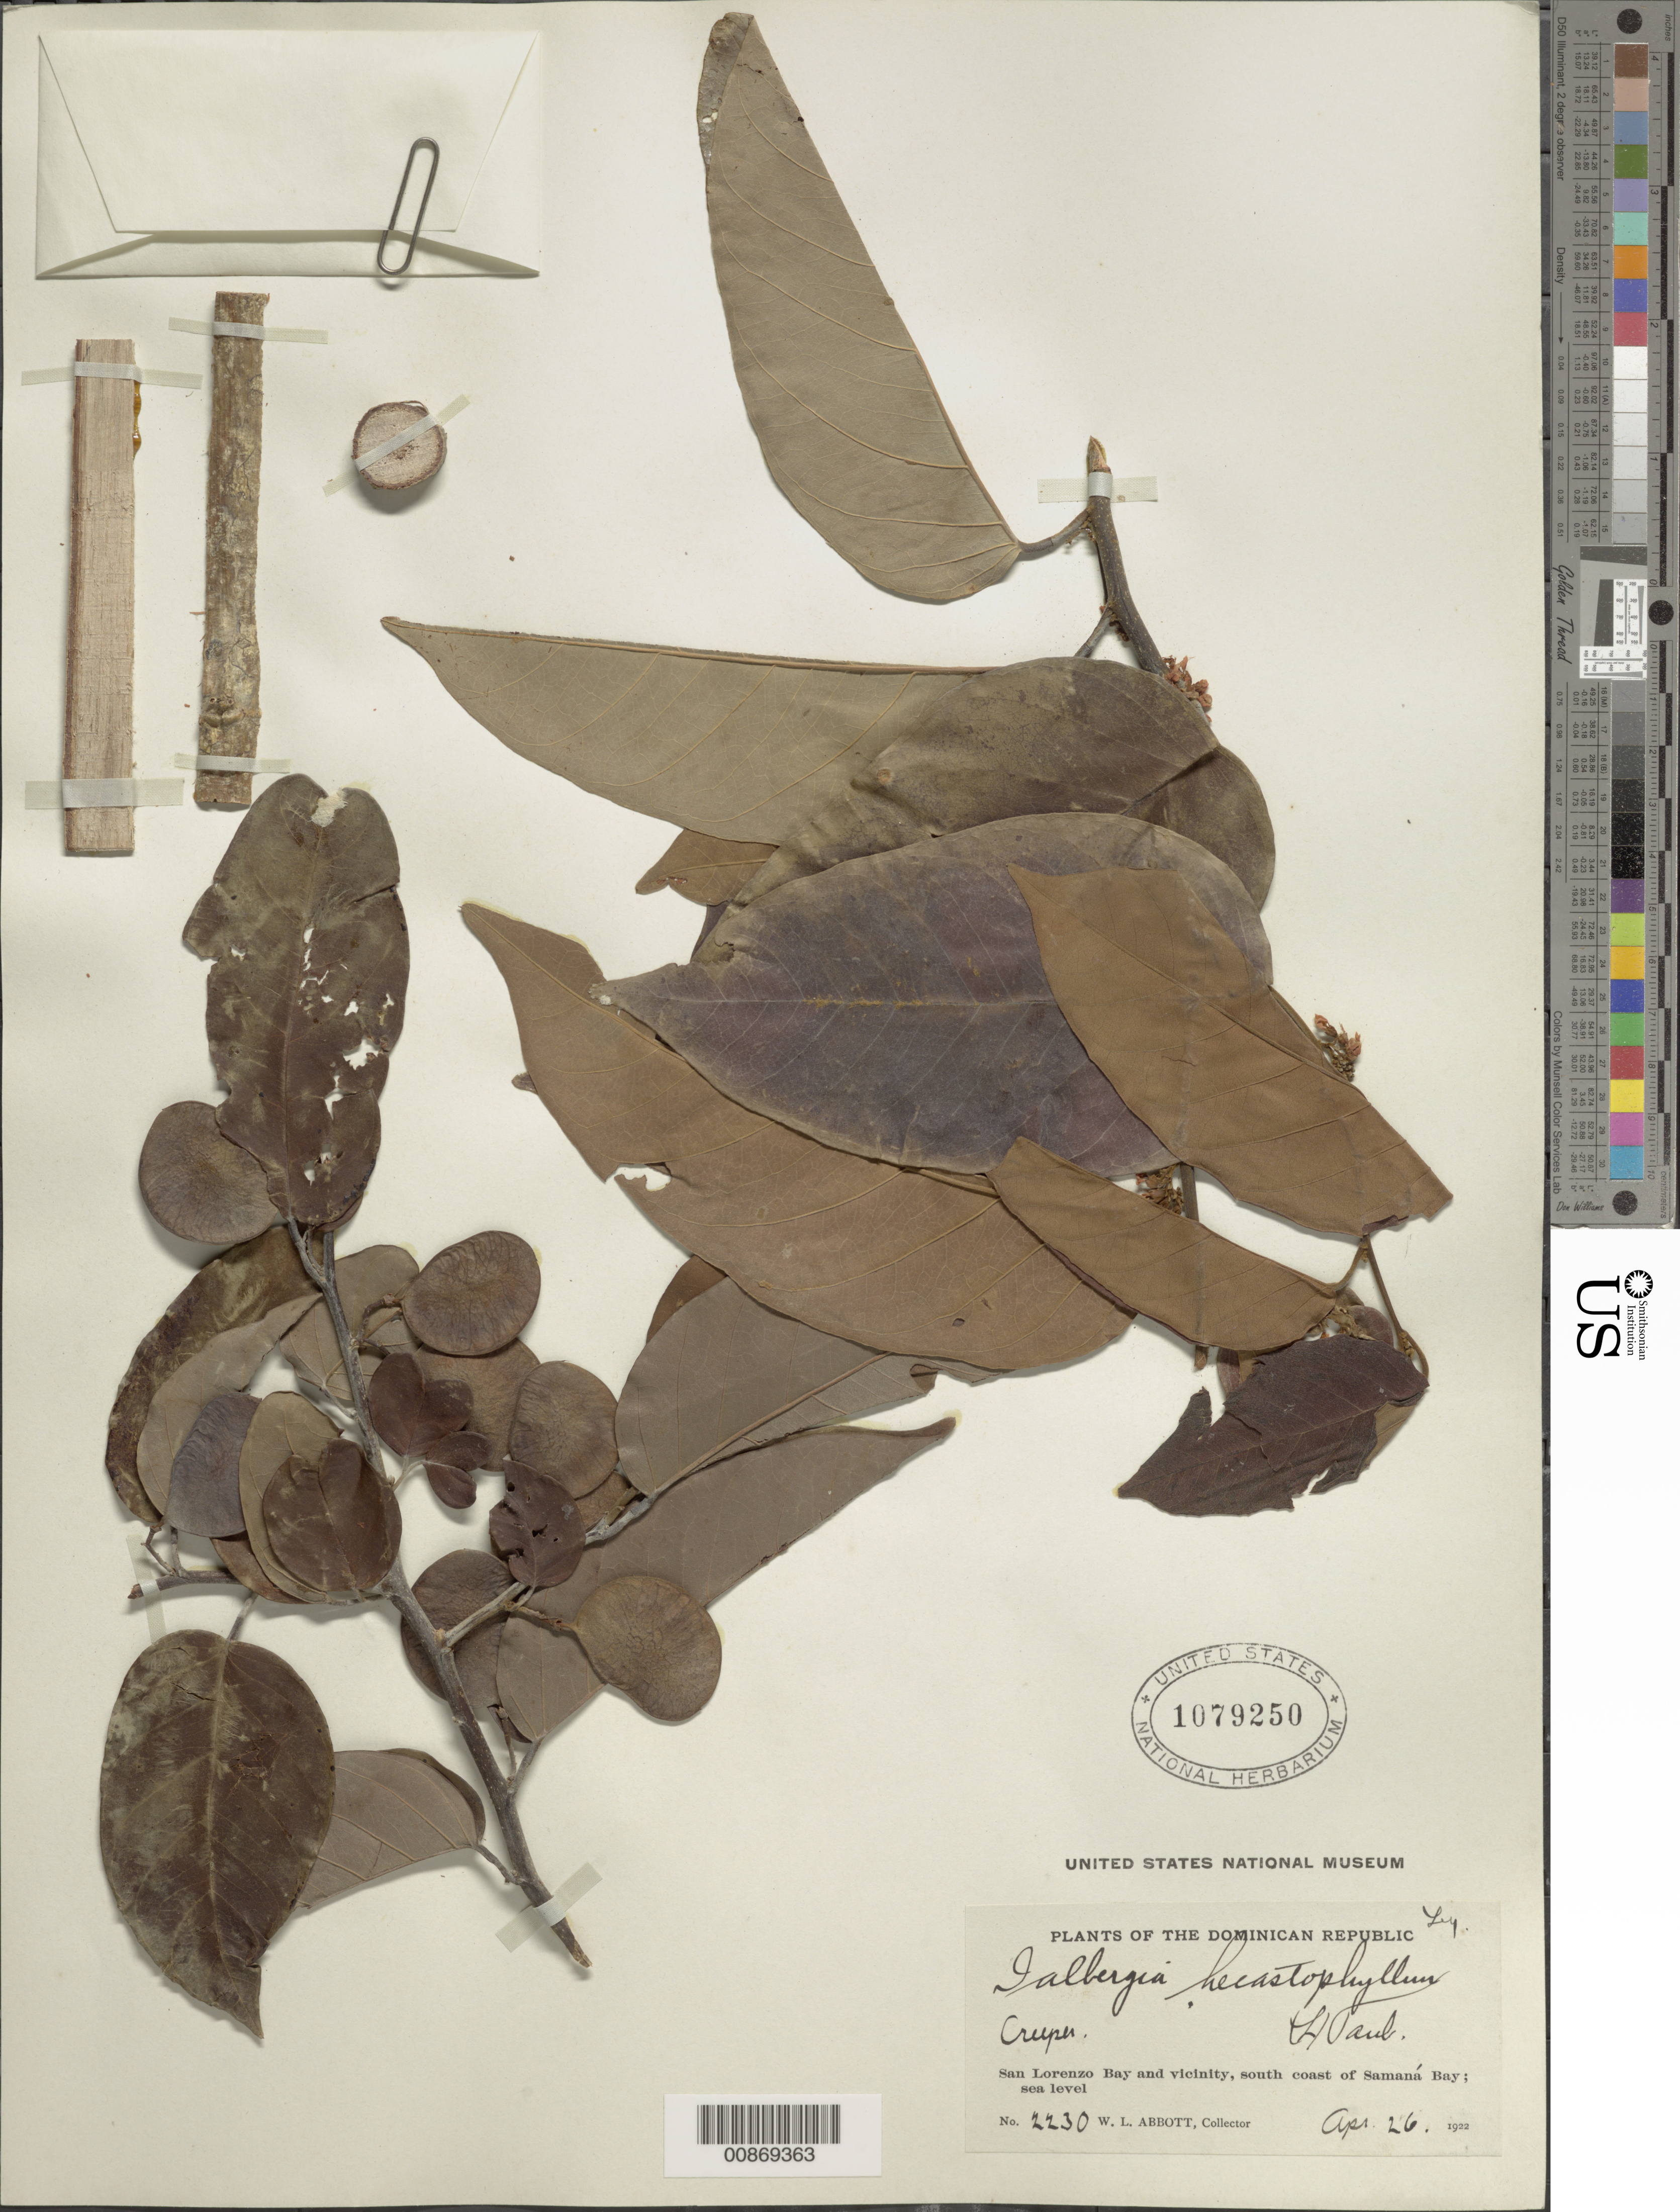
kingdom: Plantae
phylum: Tracheophyta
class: Magnoliopsida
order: Fabales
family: Fabaceae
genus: Dalbergia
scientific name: Dalbergia ecastaphyllum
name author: (L.) Taub.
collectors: W. L. Abbott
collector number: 2230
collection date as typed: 26 Apr 1922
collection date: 1922-04-26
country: Dominican Republic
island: Hispaniola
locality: San Lorenzo Bay and vicinity, south coast of Samaná Bay.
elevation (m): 0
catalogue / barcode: US 1079250